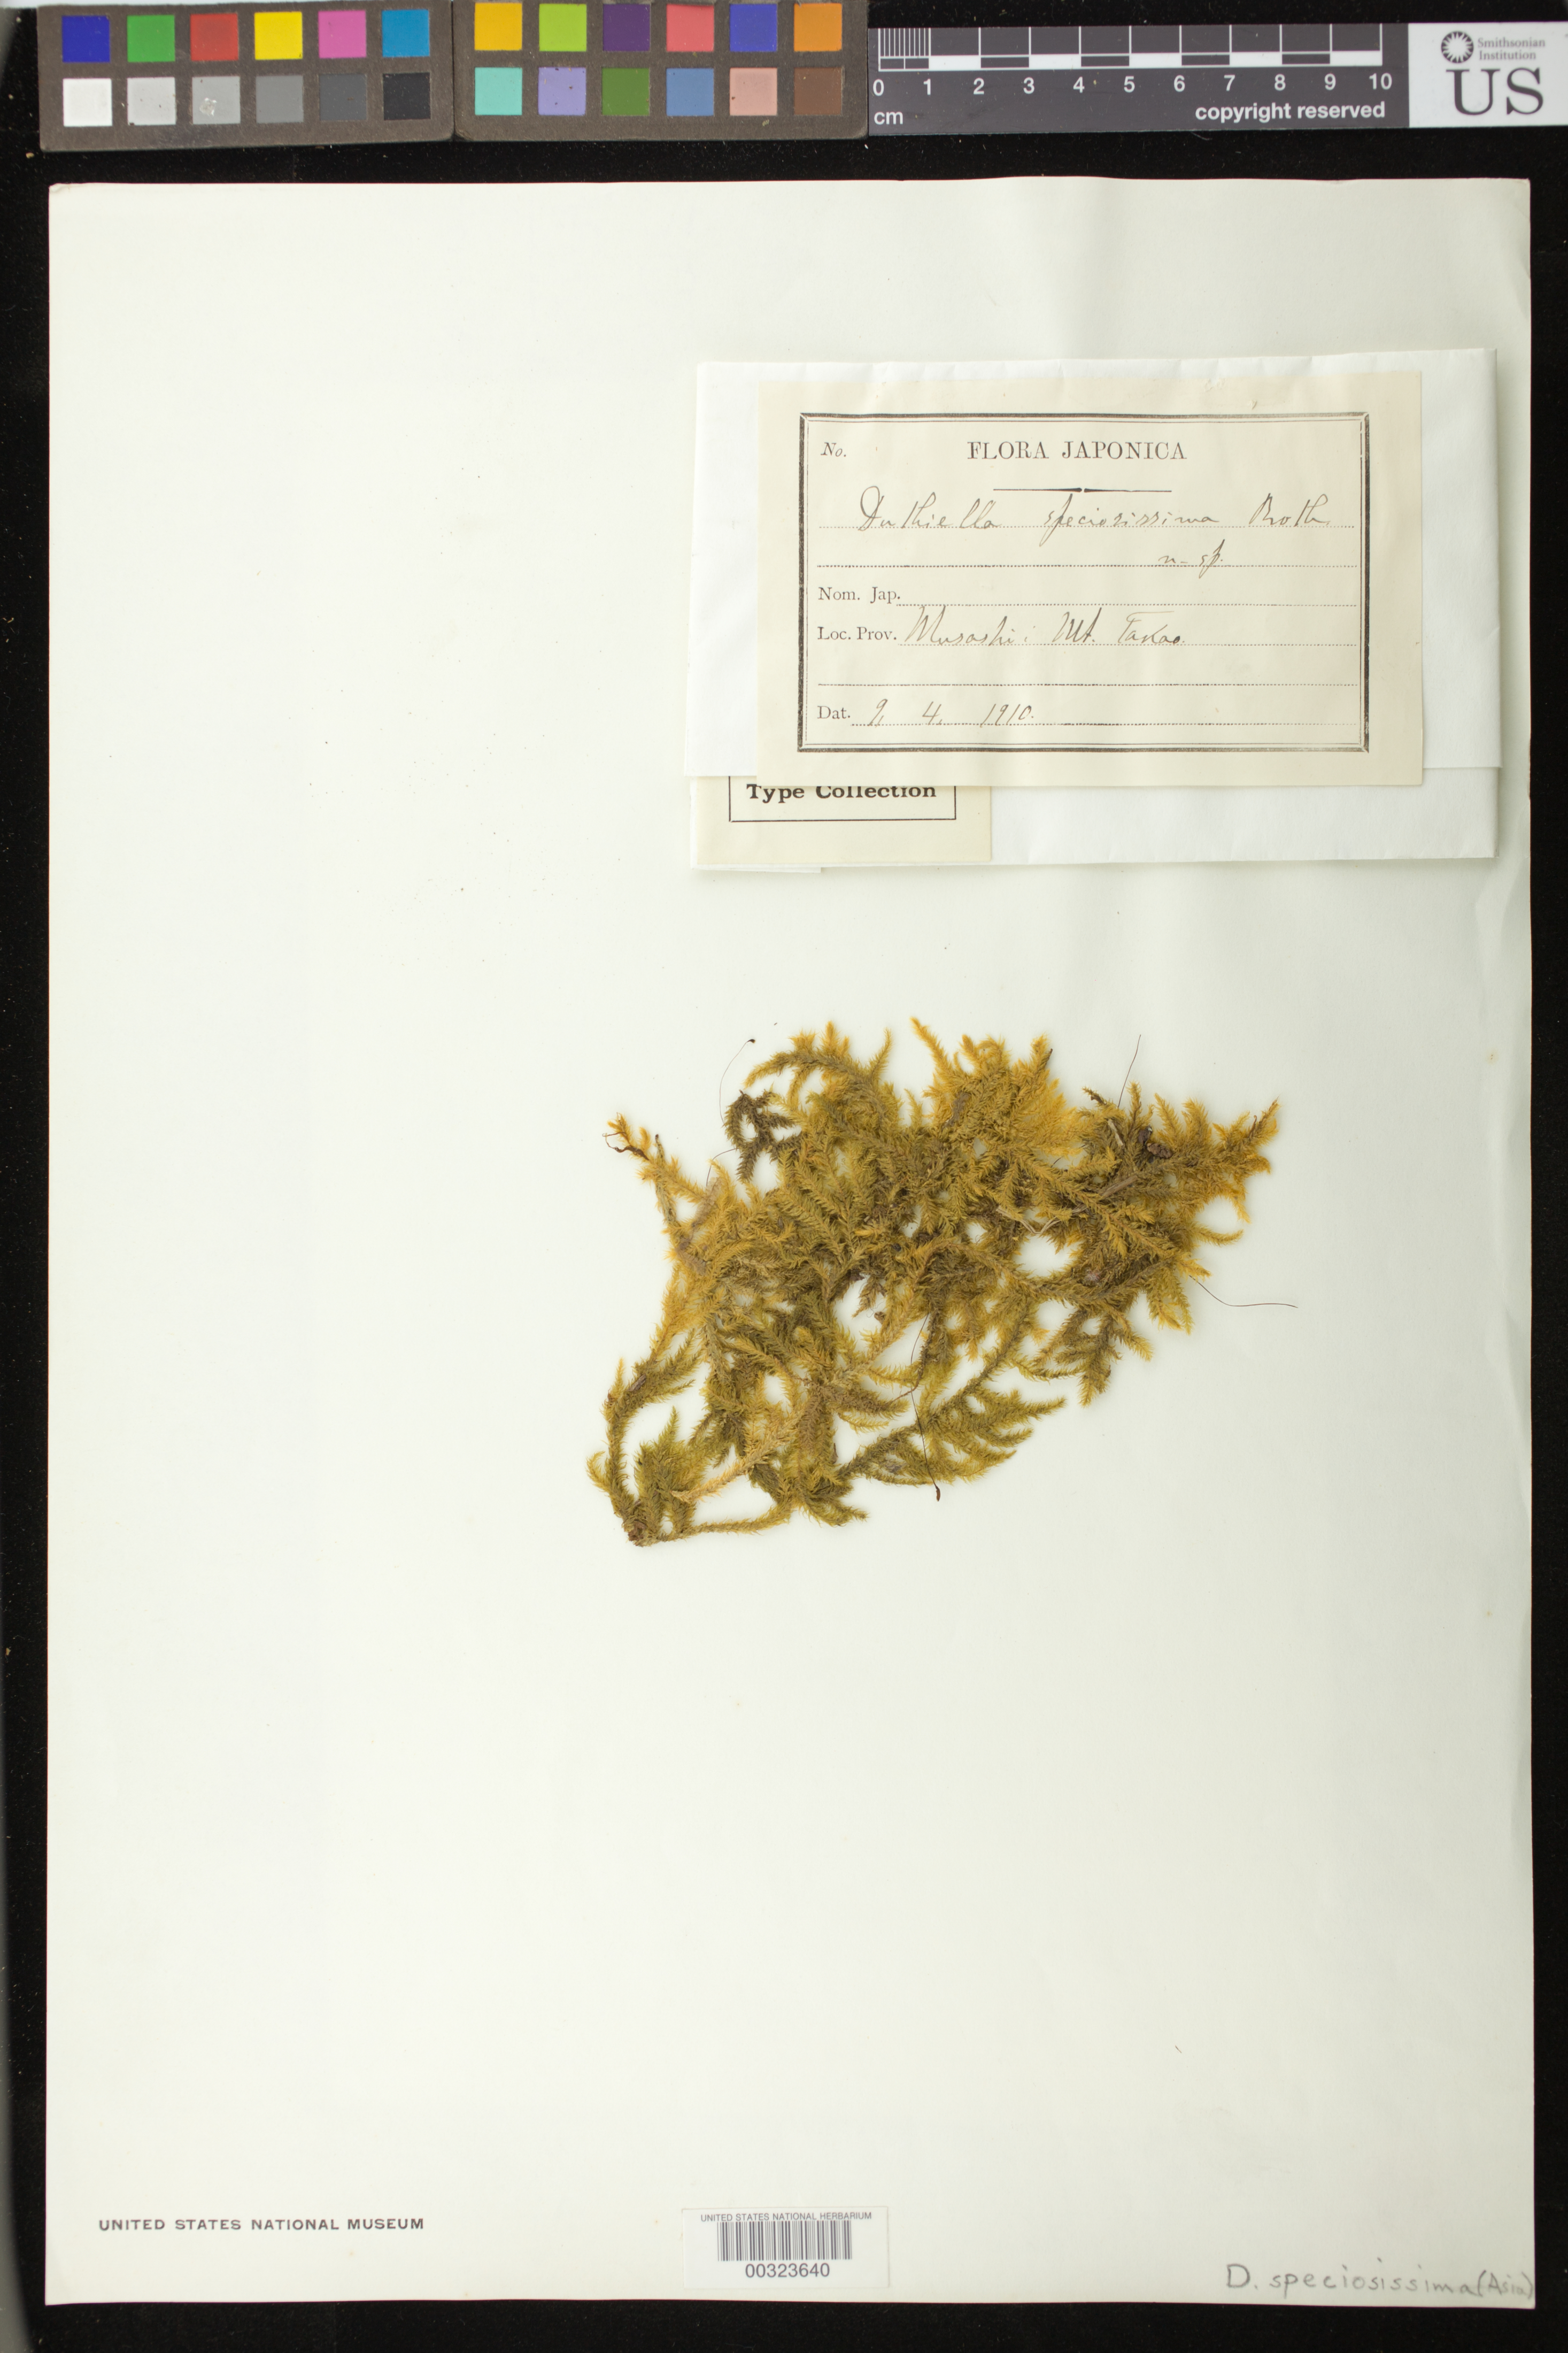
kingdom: Plantae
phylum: Bryophyta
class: Bryopsida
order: Hypnales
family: Meteoriaceae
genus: Duthiella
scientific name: Duthiella speciosissima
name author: Broth. ex Cardot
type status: Possible Syntype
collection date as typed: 09 Apr 1910 or 04 Sep 1910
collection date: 1910-04-09 or 1910-09-04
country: Japan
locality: Musashii, Mt. Takao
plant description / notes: Dubiously a type, does not match any of the collections (syntypes) cited in protologue.